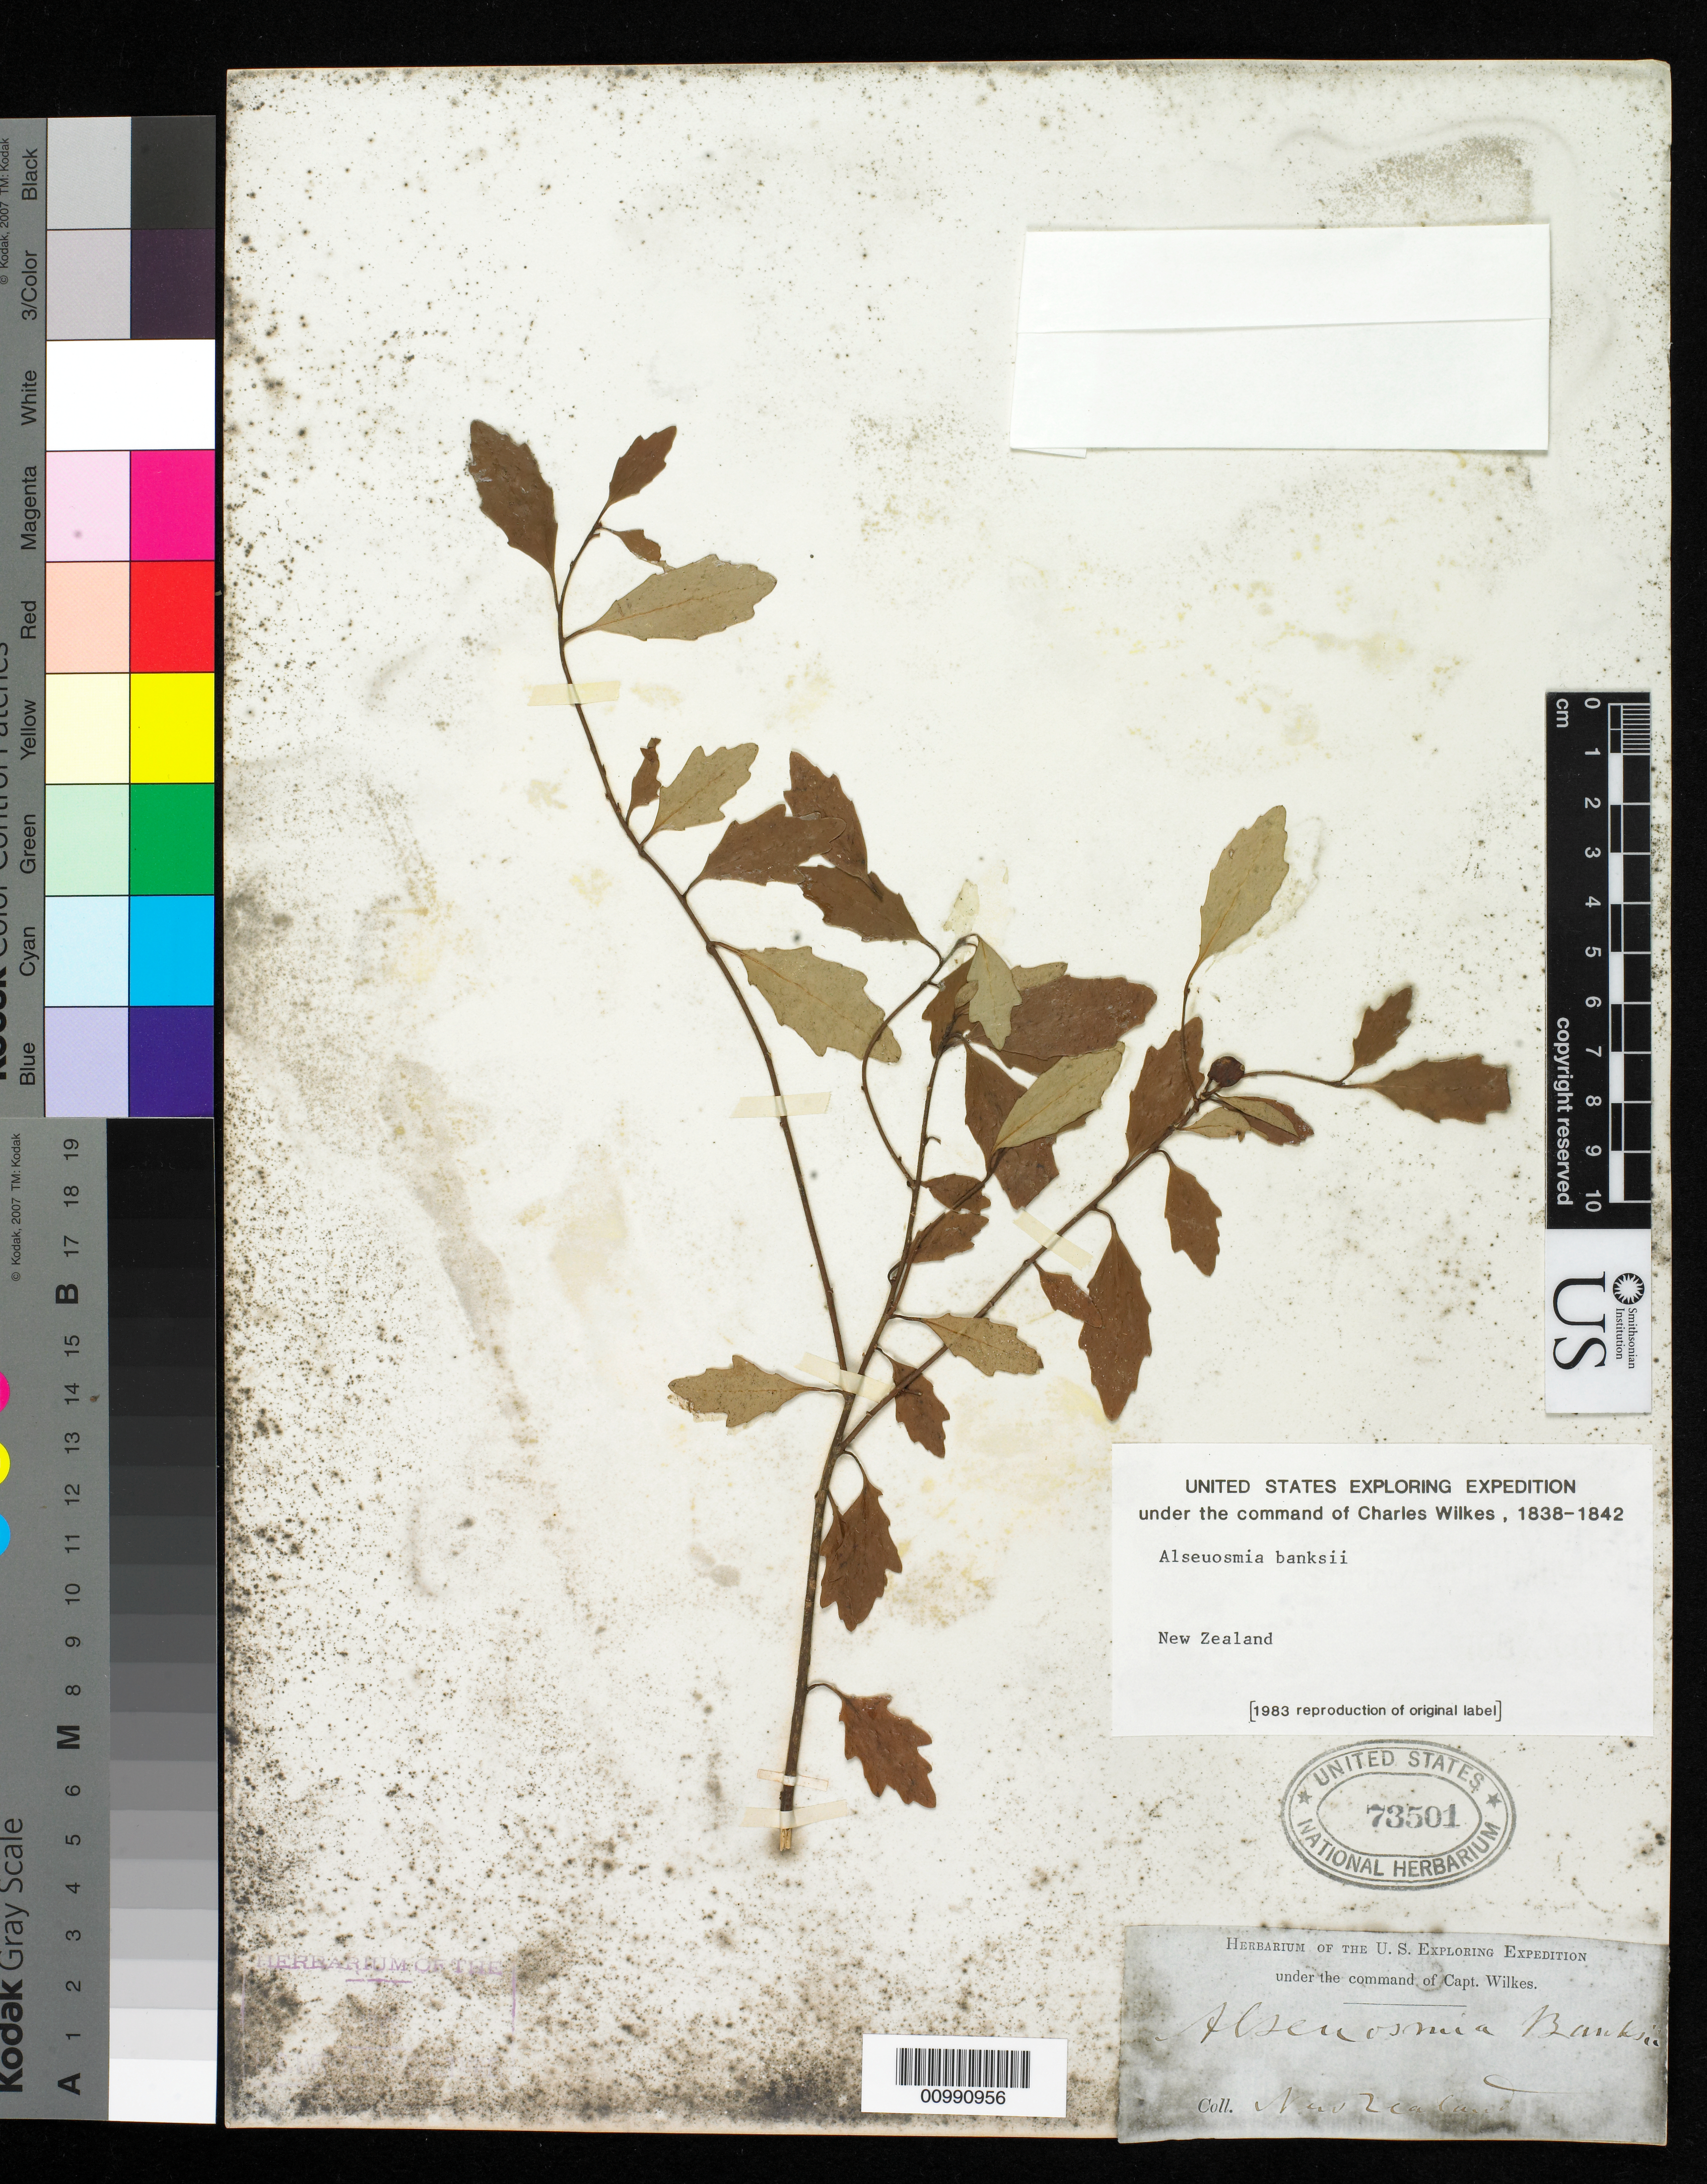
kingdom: Plantae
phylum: Tracheophyta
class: Magnoliopsida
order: Asterales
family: Alseuosmiaceae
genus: Alseuosmia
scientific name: Alseuosmia banksii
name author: A. Cunn.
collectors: Wilkes Explor. Exped.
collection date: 1838/1842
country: New Zealand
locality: New Zealand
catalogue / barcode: US 73501